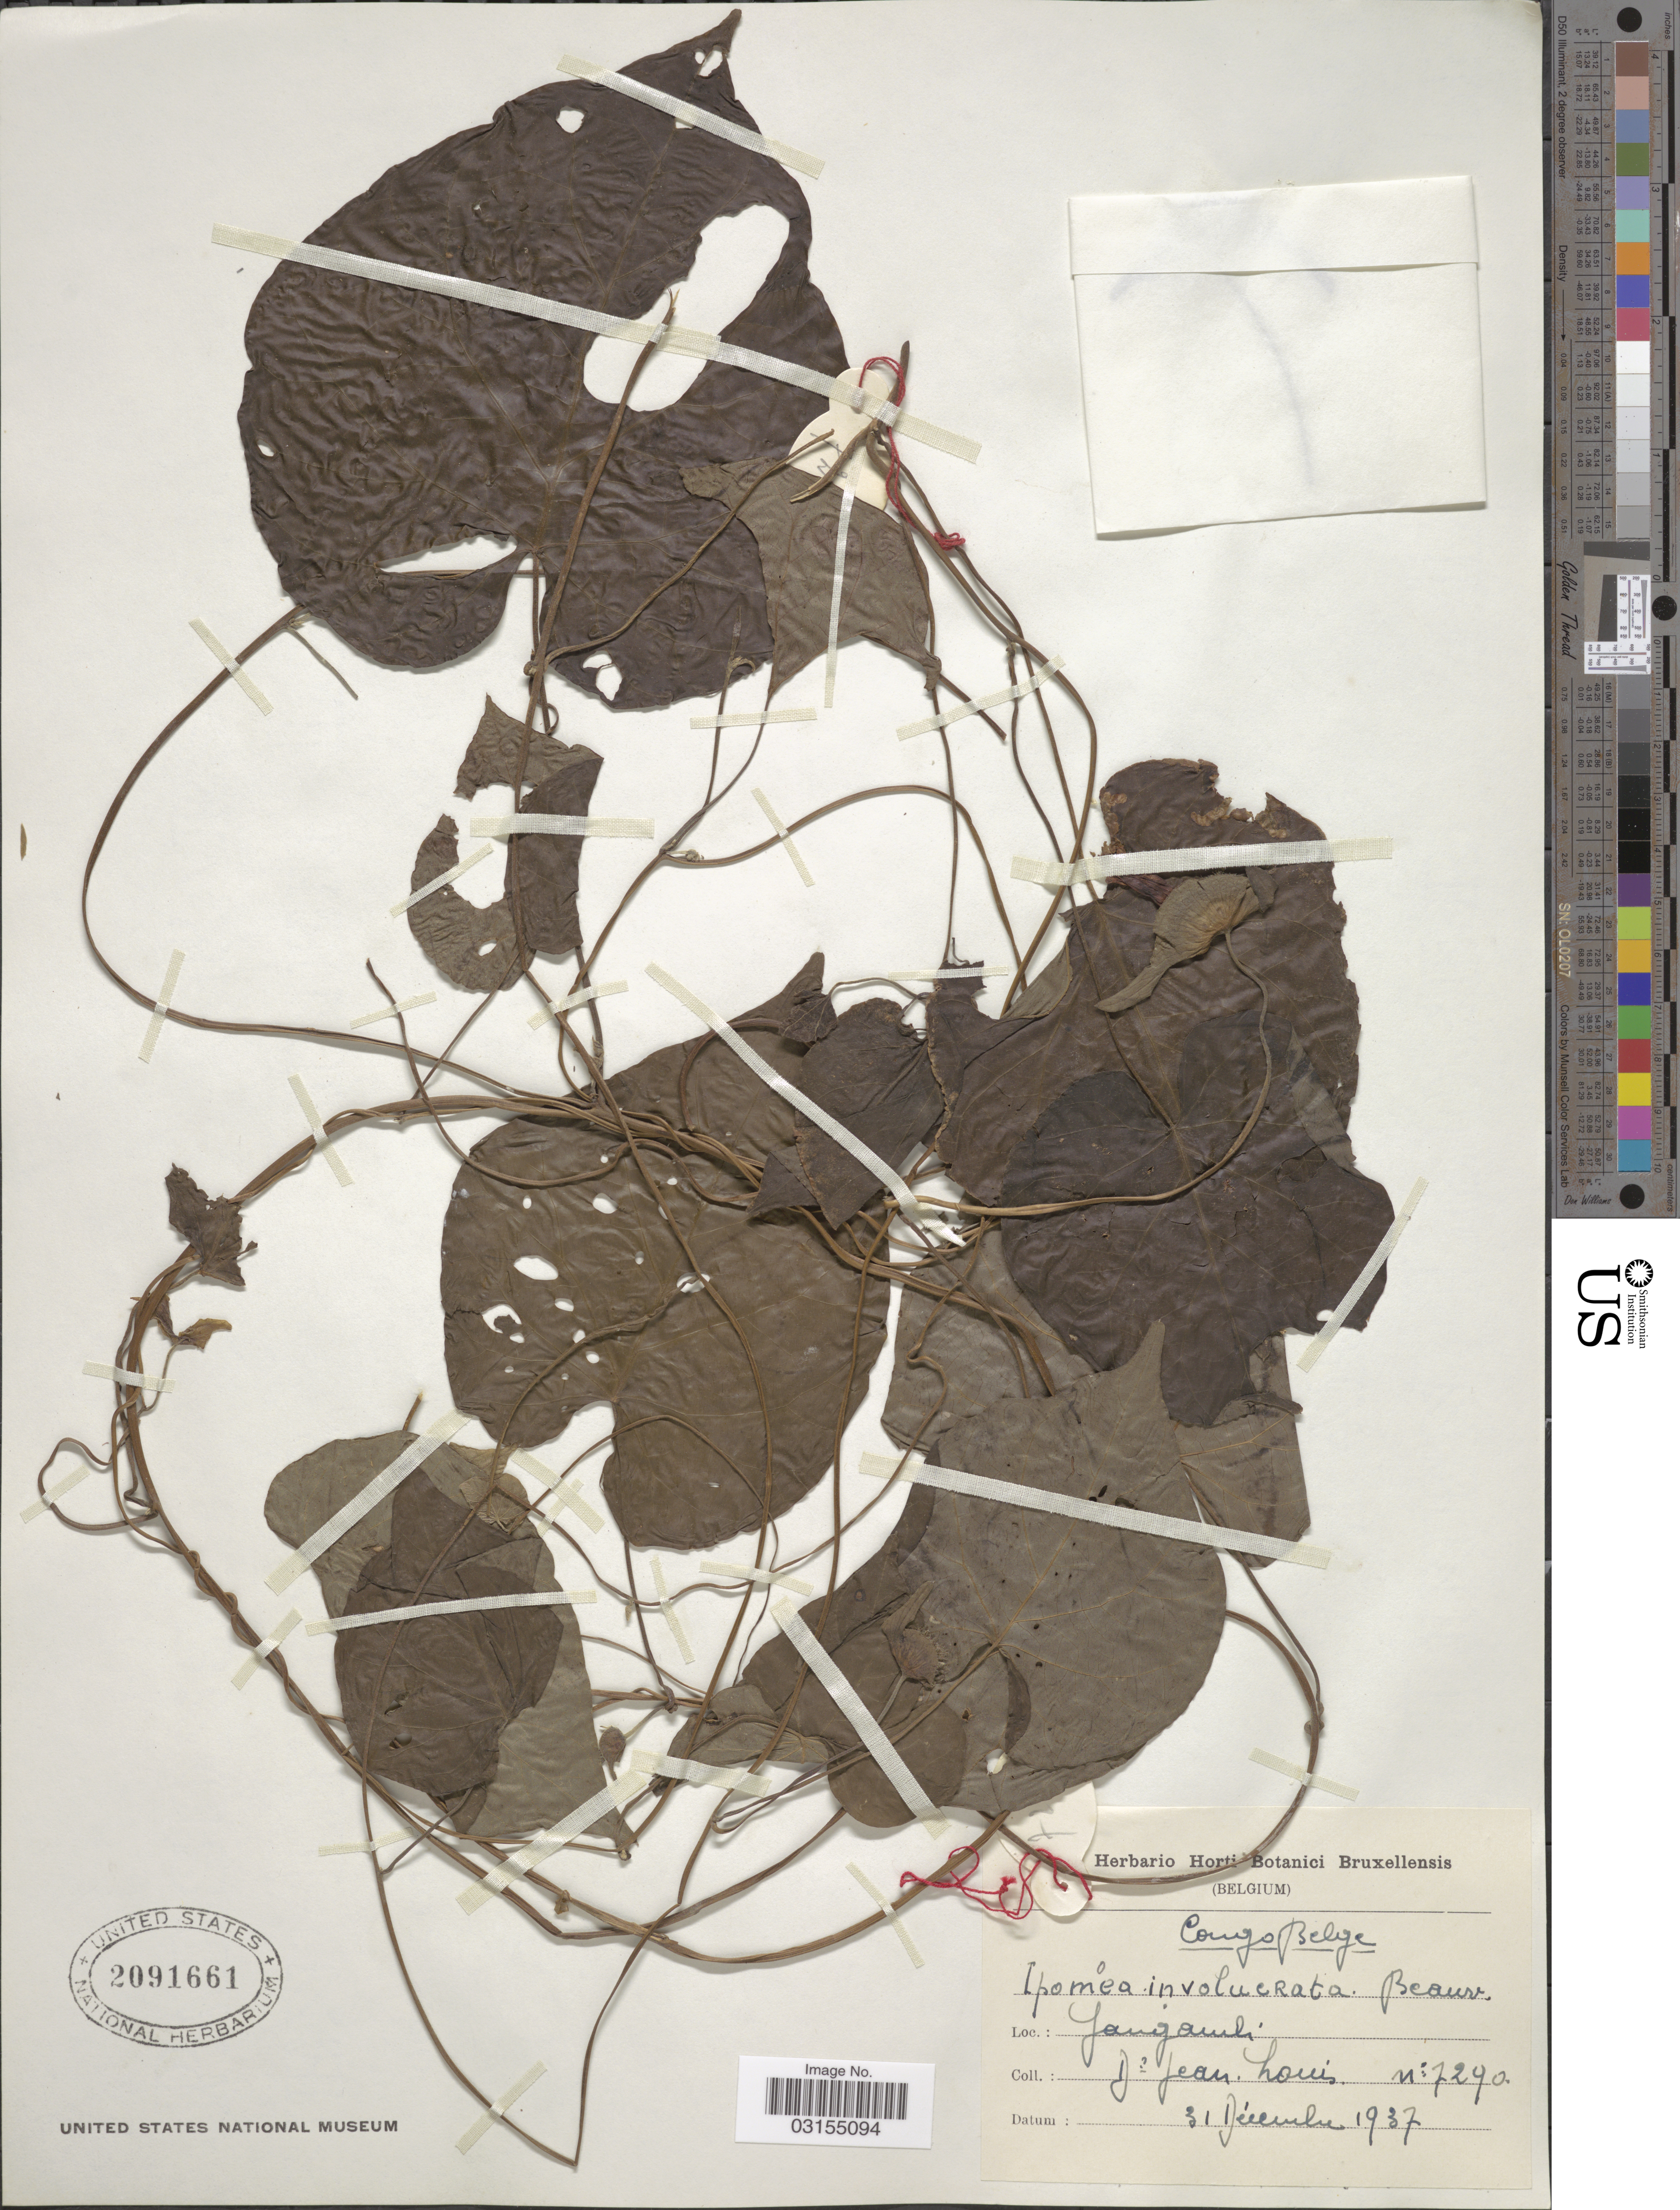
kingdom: Plantae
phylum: Tracheophyta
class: Magnoliopsida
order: Solanales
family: Convolvulaceae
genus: Ipomoea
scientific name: Ipomoea involucrata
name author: P. Beauv.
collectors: J. Louis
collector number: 7290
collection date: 1937-12-31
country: Congo, Democratic Republic of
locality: Congo Belge, Yangambi.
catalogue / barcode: US 2091661